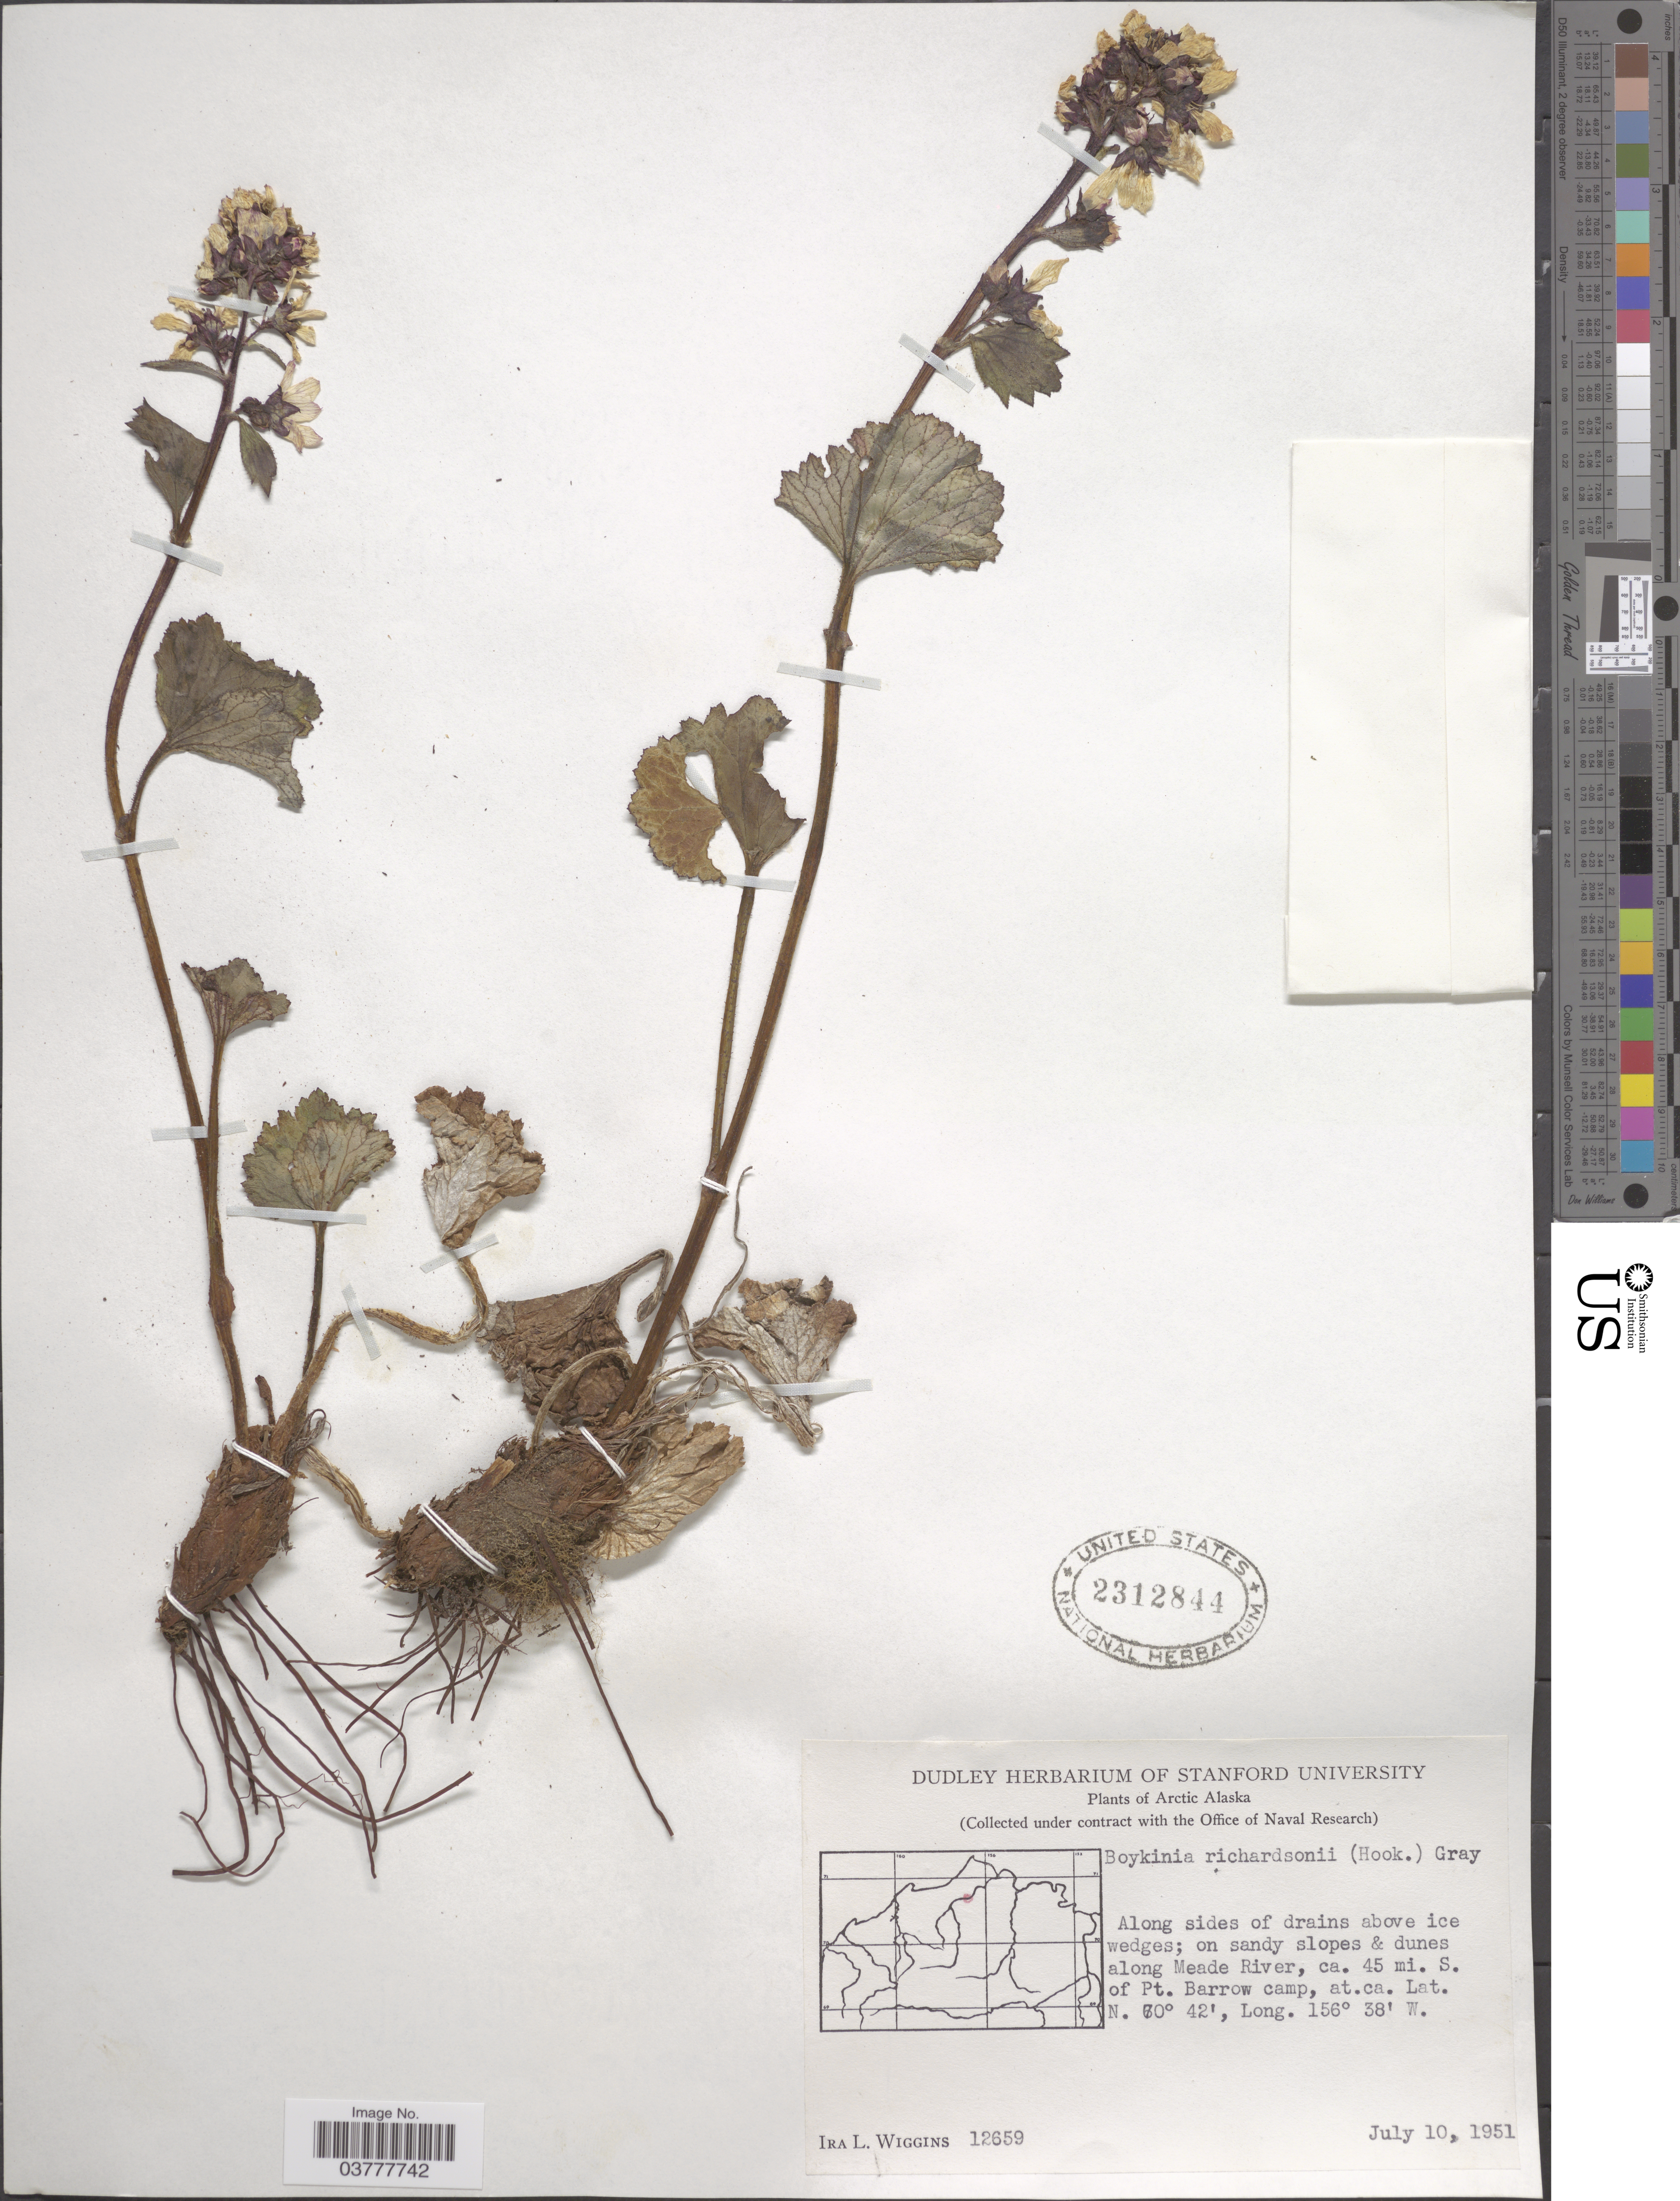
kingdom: Plantae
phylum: Tracheophyta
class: Magnoliopsida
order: Saxifragales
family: Saxifragaceae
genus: Boykinia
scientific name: Boykinia richardsonii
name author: (Hook.) A. Gray ex B.D. Jacks.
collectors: I. L. Wiggins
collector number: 12659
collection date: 1951-07-10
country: United States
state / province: Alaska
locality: Arctic Alaska. Along sides of drains above ice wedges; on sandy slopes & dunes along Meade River, ca. 45 mi. S. of Pt. Barrow camp.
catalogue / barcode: US 2312844